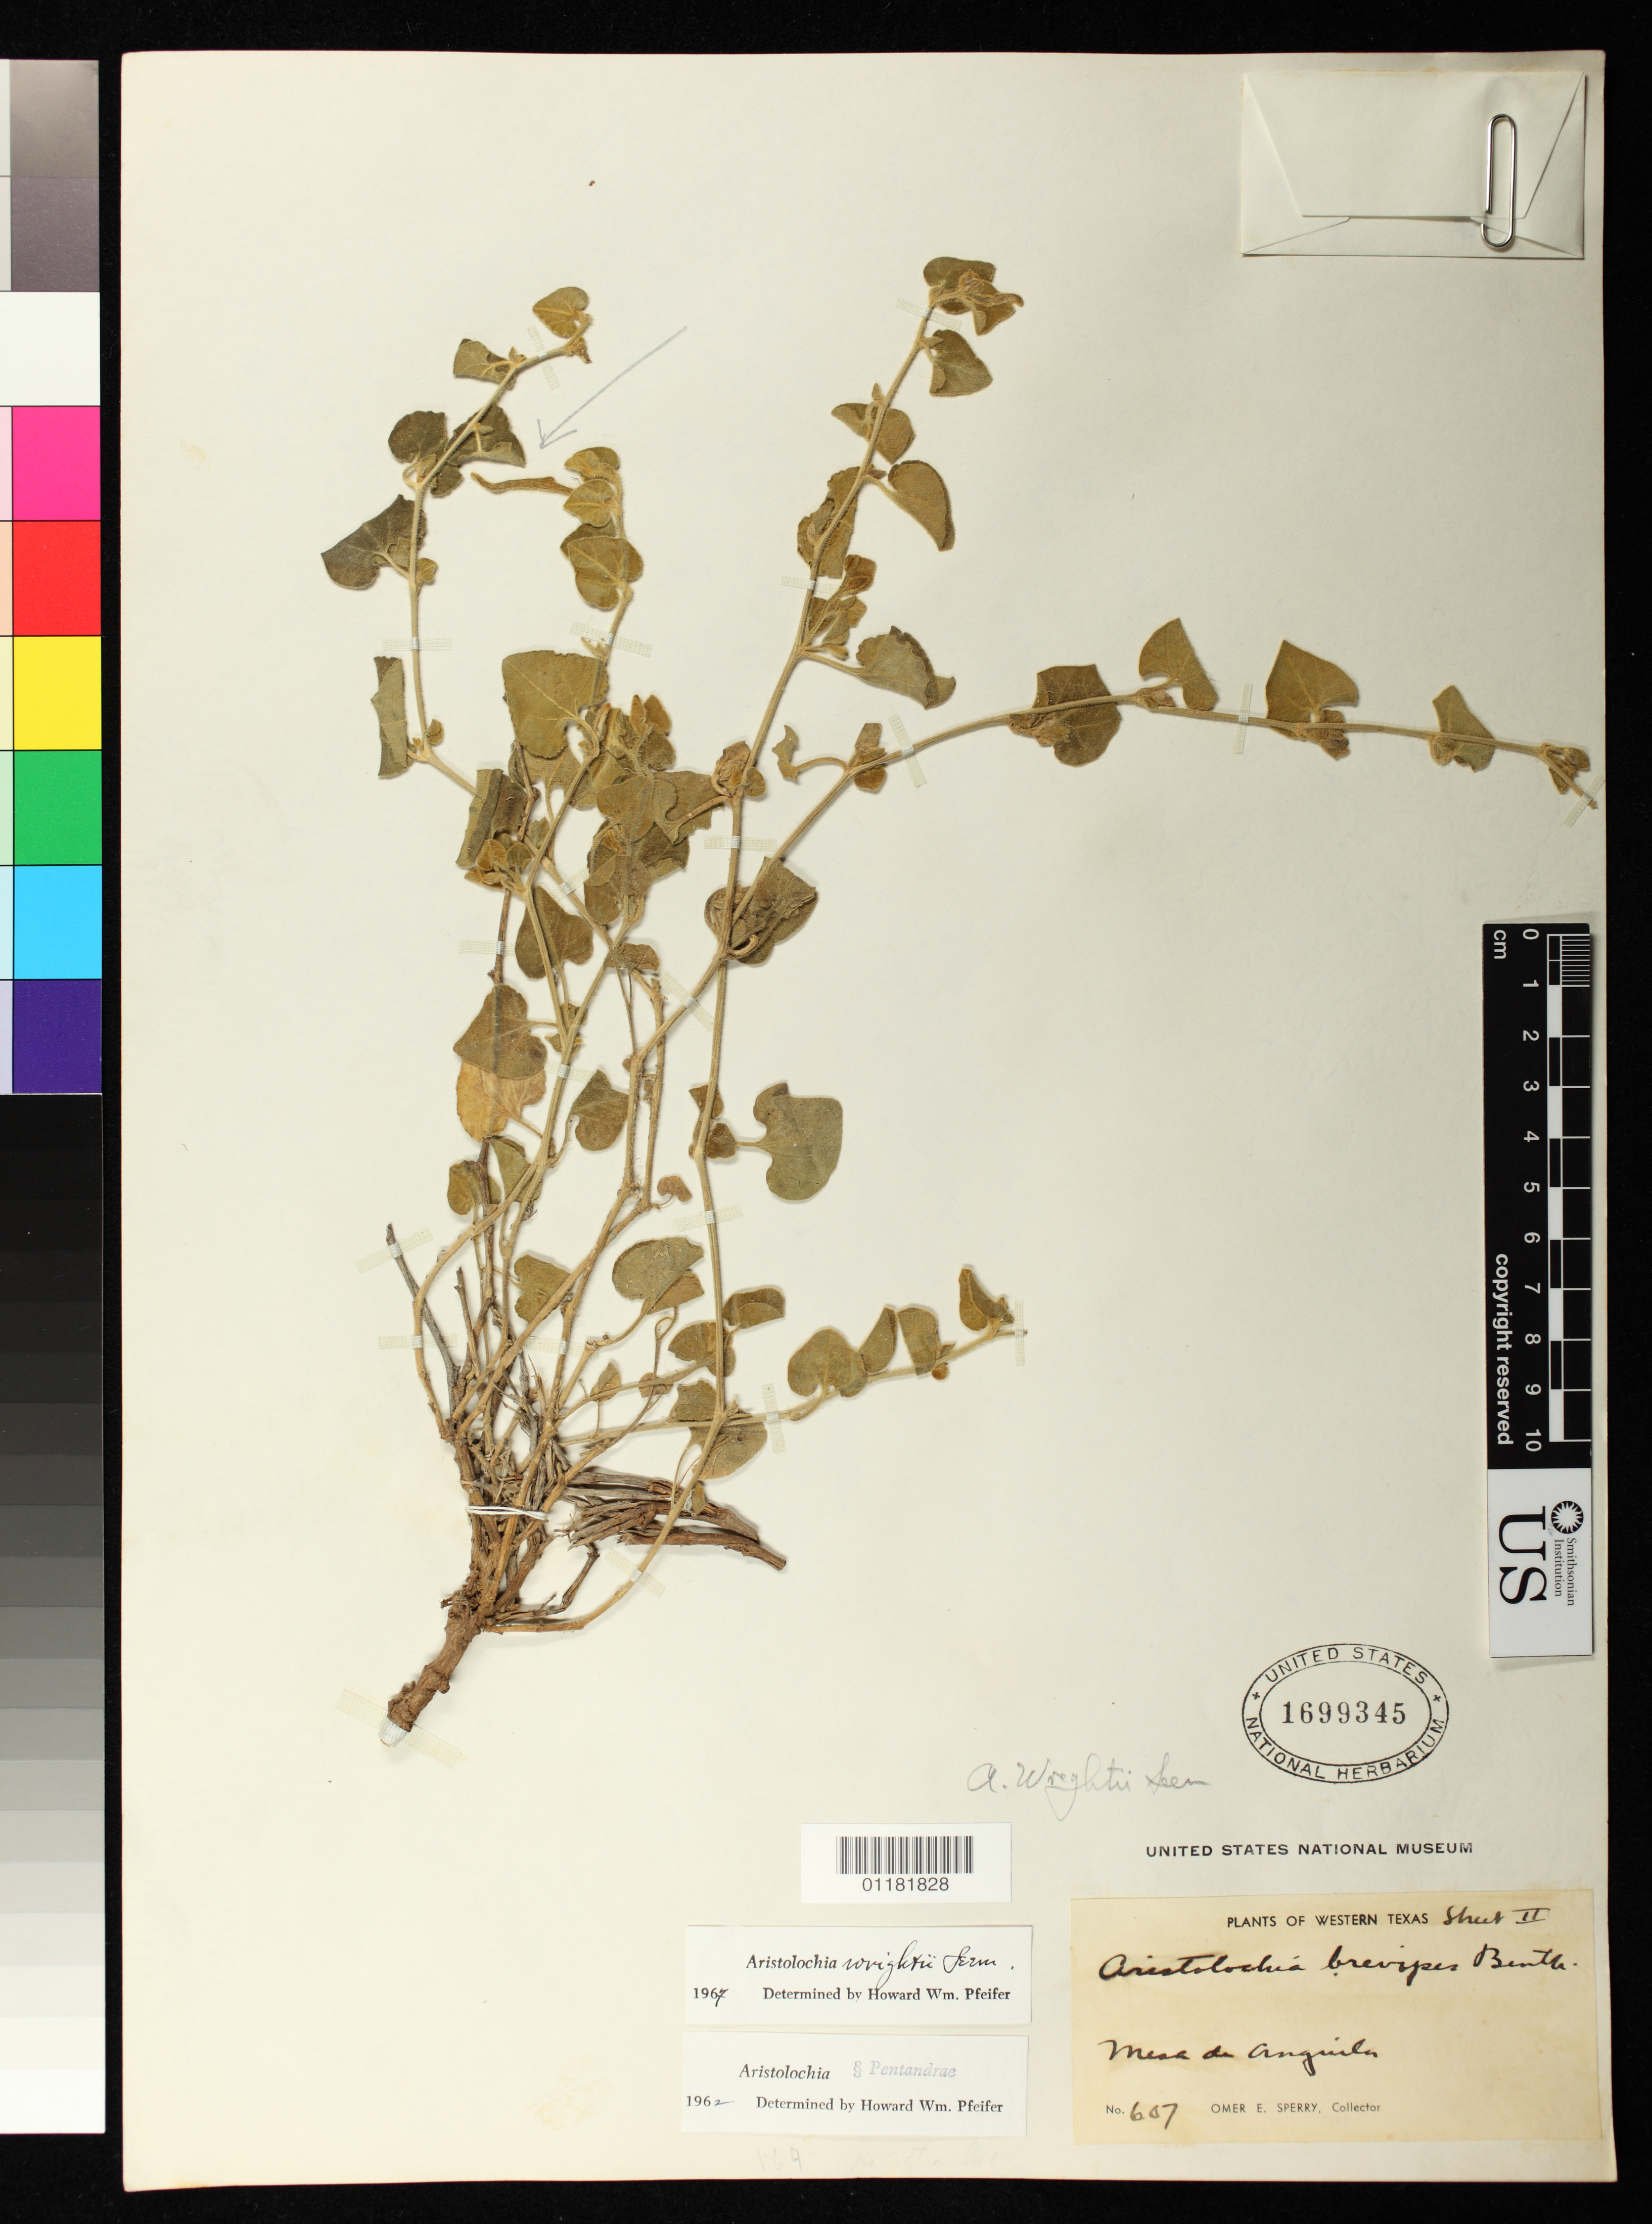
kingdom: Plantae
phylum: Tracheophyta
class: Magnoliopsida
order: Piperales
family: Aristolochiaceae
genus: Aristolochia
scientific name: Aristolochia wrightii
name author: Seem.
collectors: O. E. Sperry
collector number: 607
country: United States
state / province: Texas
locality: Western Texas, Mesa de Anguila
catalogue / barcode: US 1699345